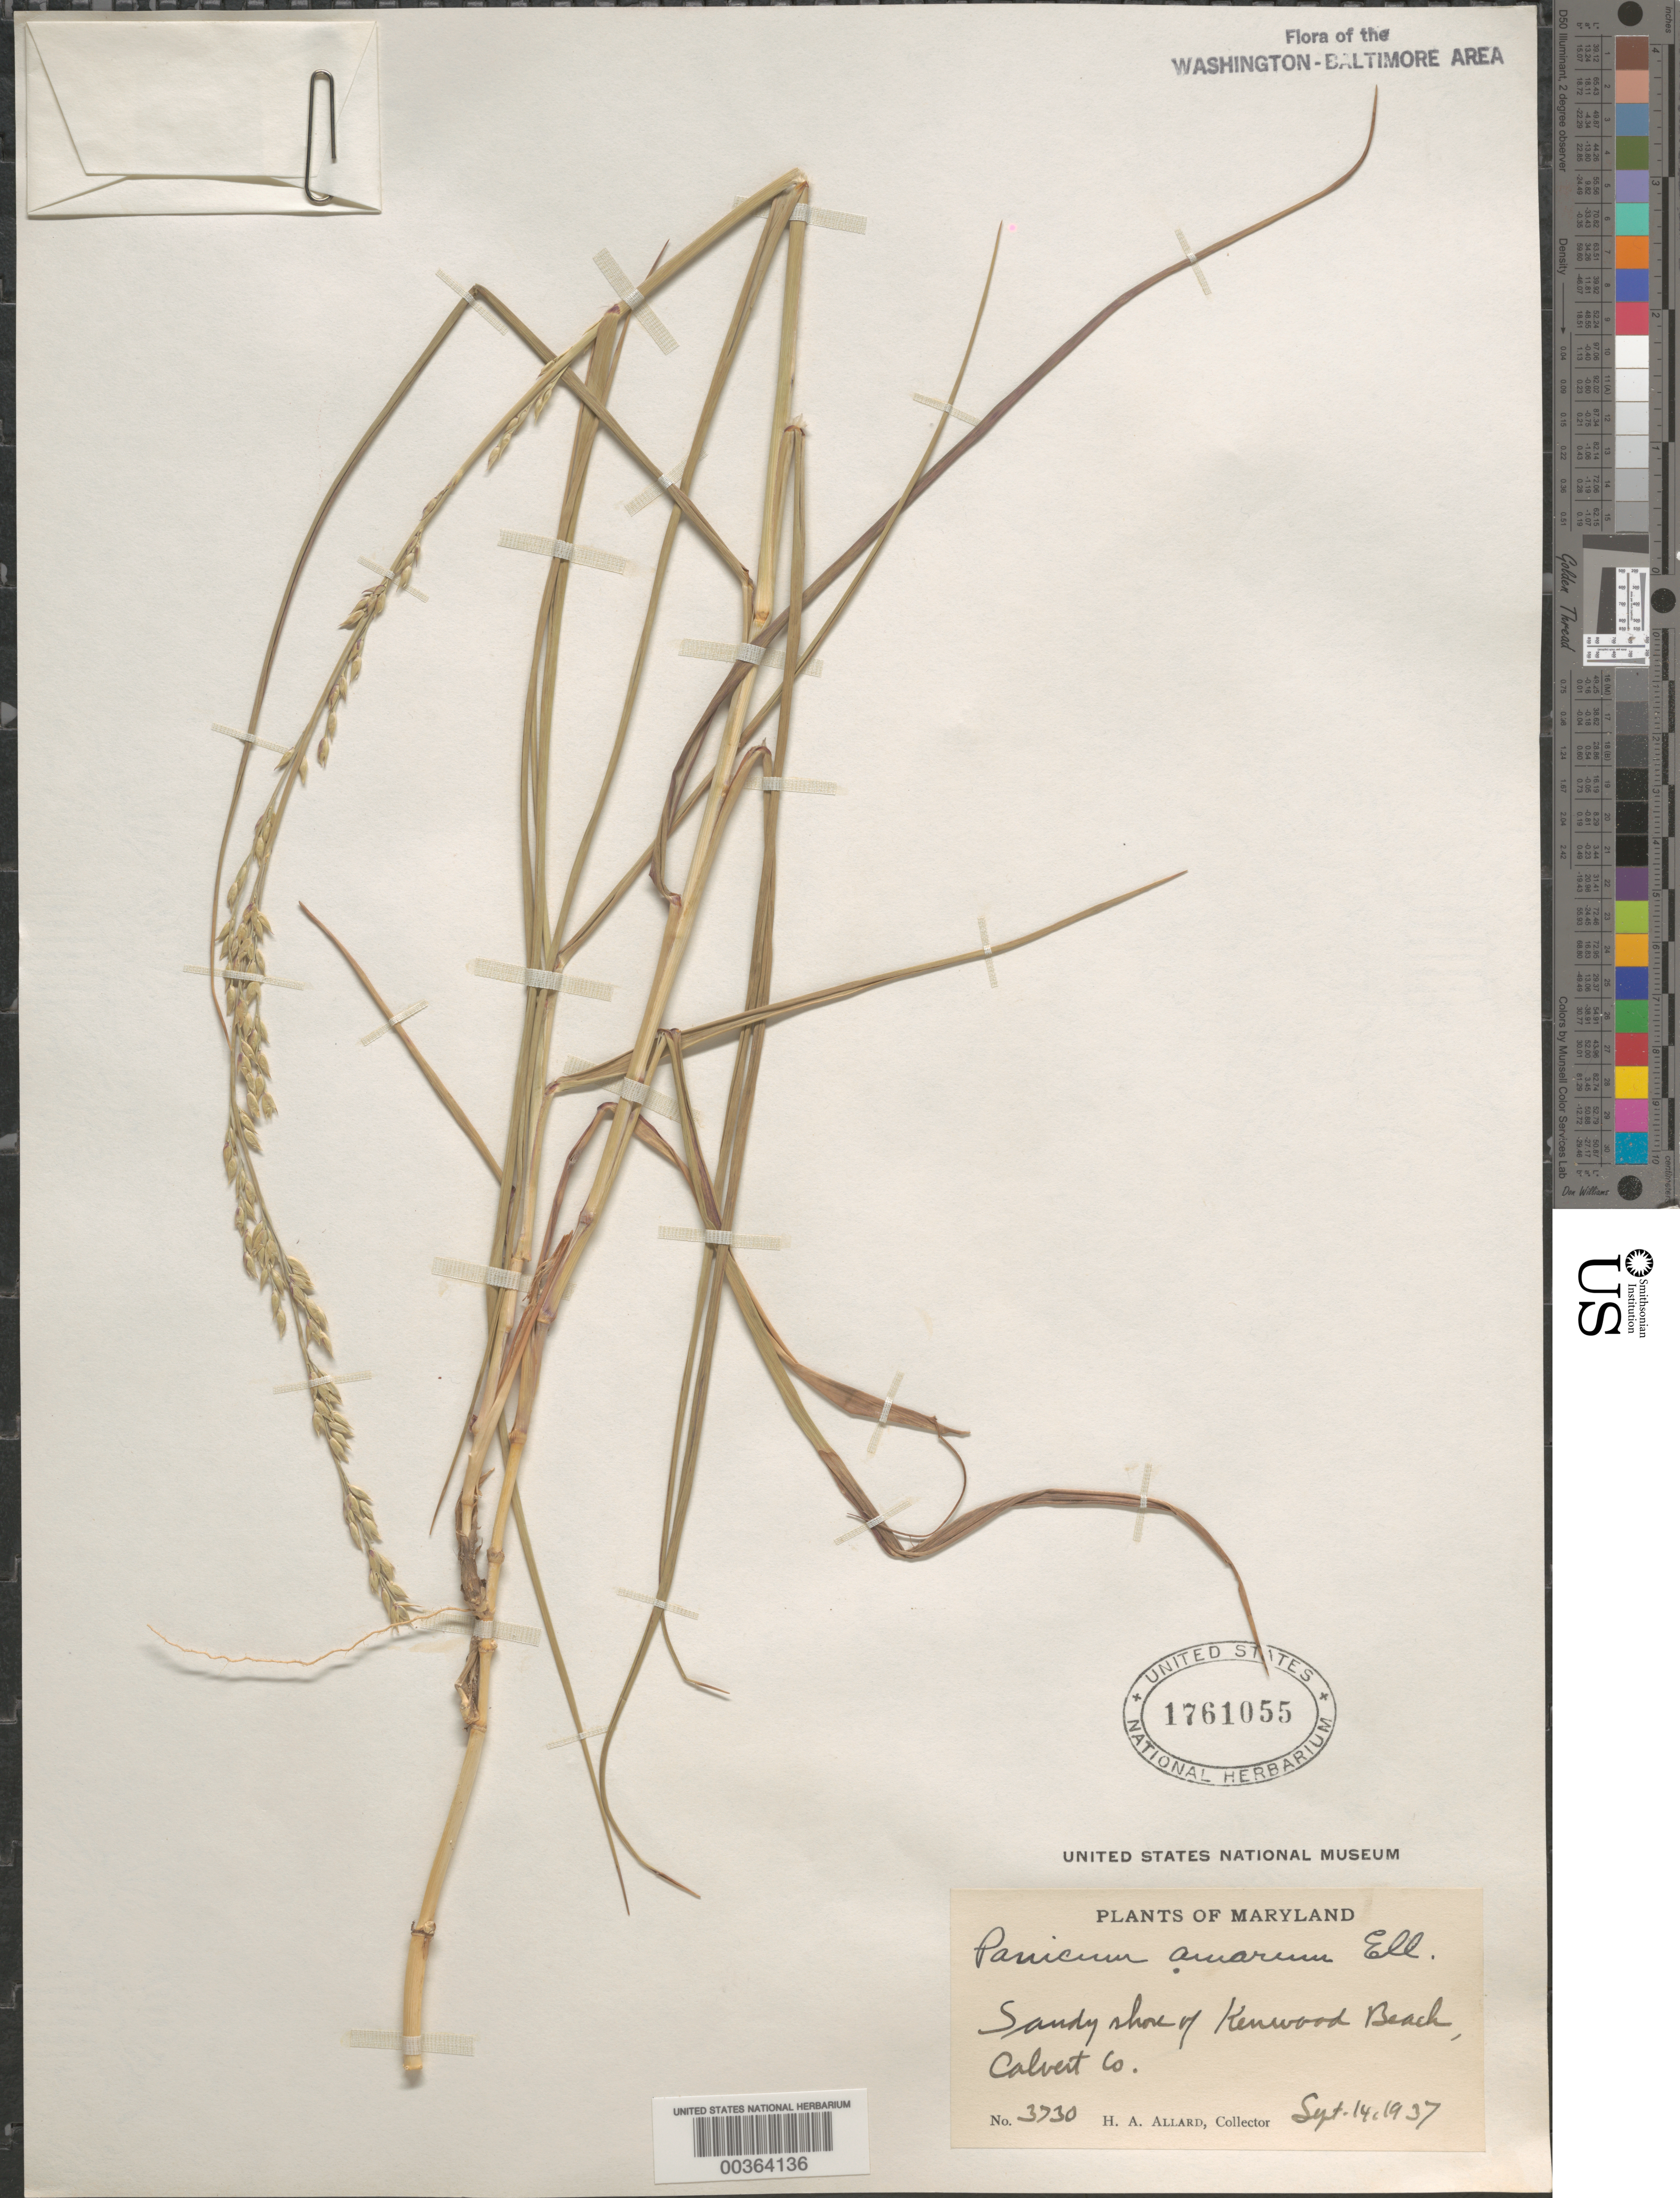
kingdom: Plantae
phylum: Tracheophyta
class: Liliopsida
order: Poales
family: Poaceae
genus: Panicum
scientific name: Panicum amarum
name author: Elliott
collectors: H. A. Allard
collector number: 3730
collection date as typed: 14 Sep 1937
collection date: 1937-09-14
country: United States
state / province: Maryland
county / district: Calvert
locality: Kenwood Beach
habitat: Sandy shore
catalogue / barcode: US 1761055